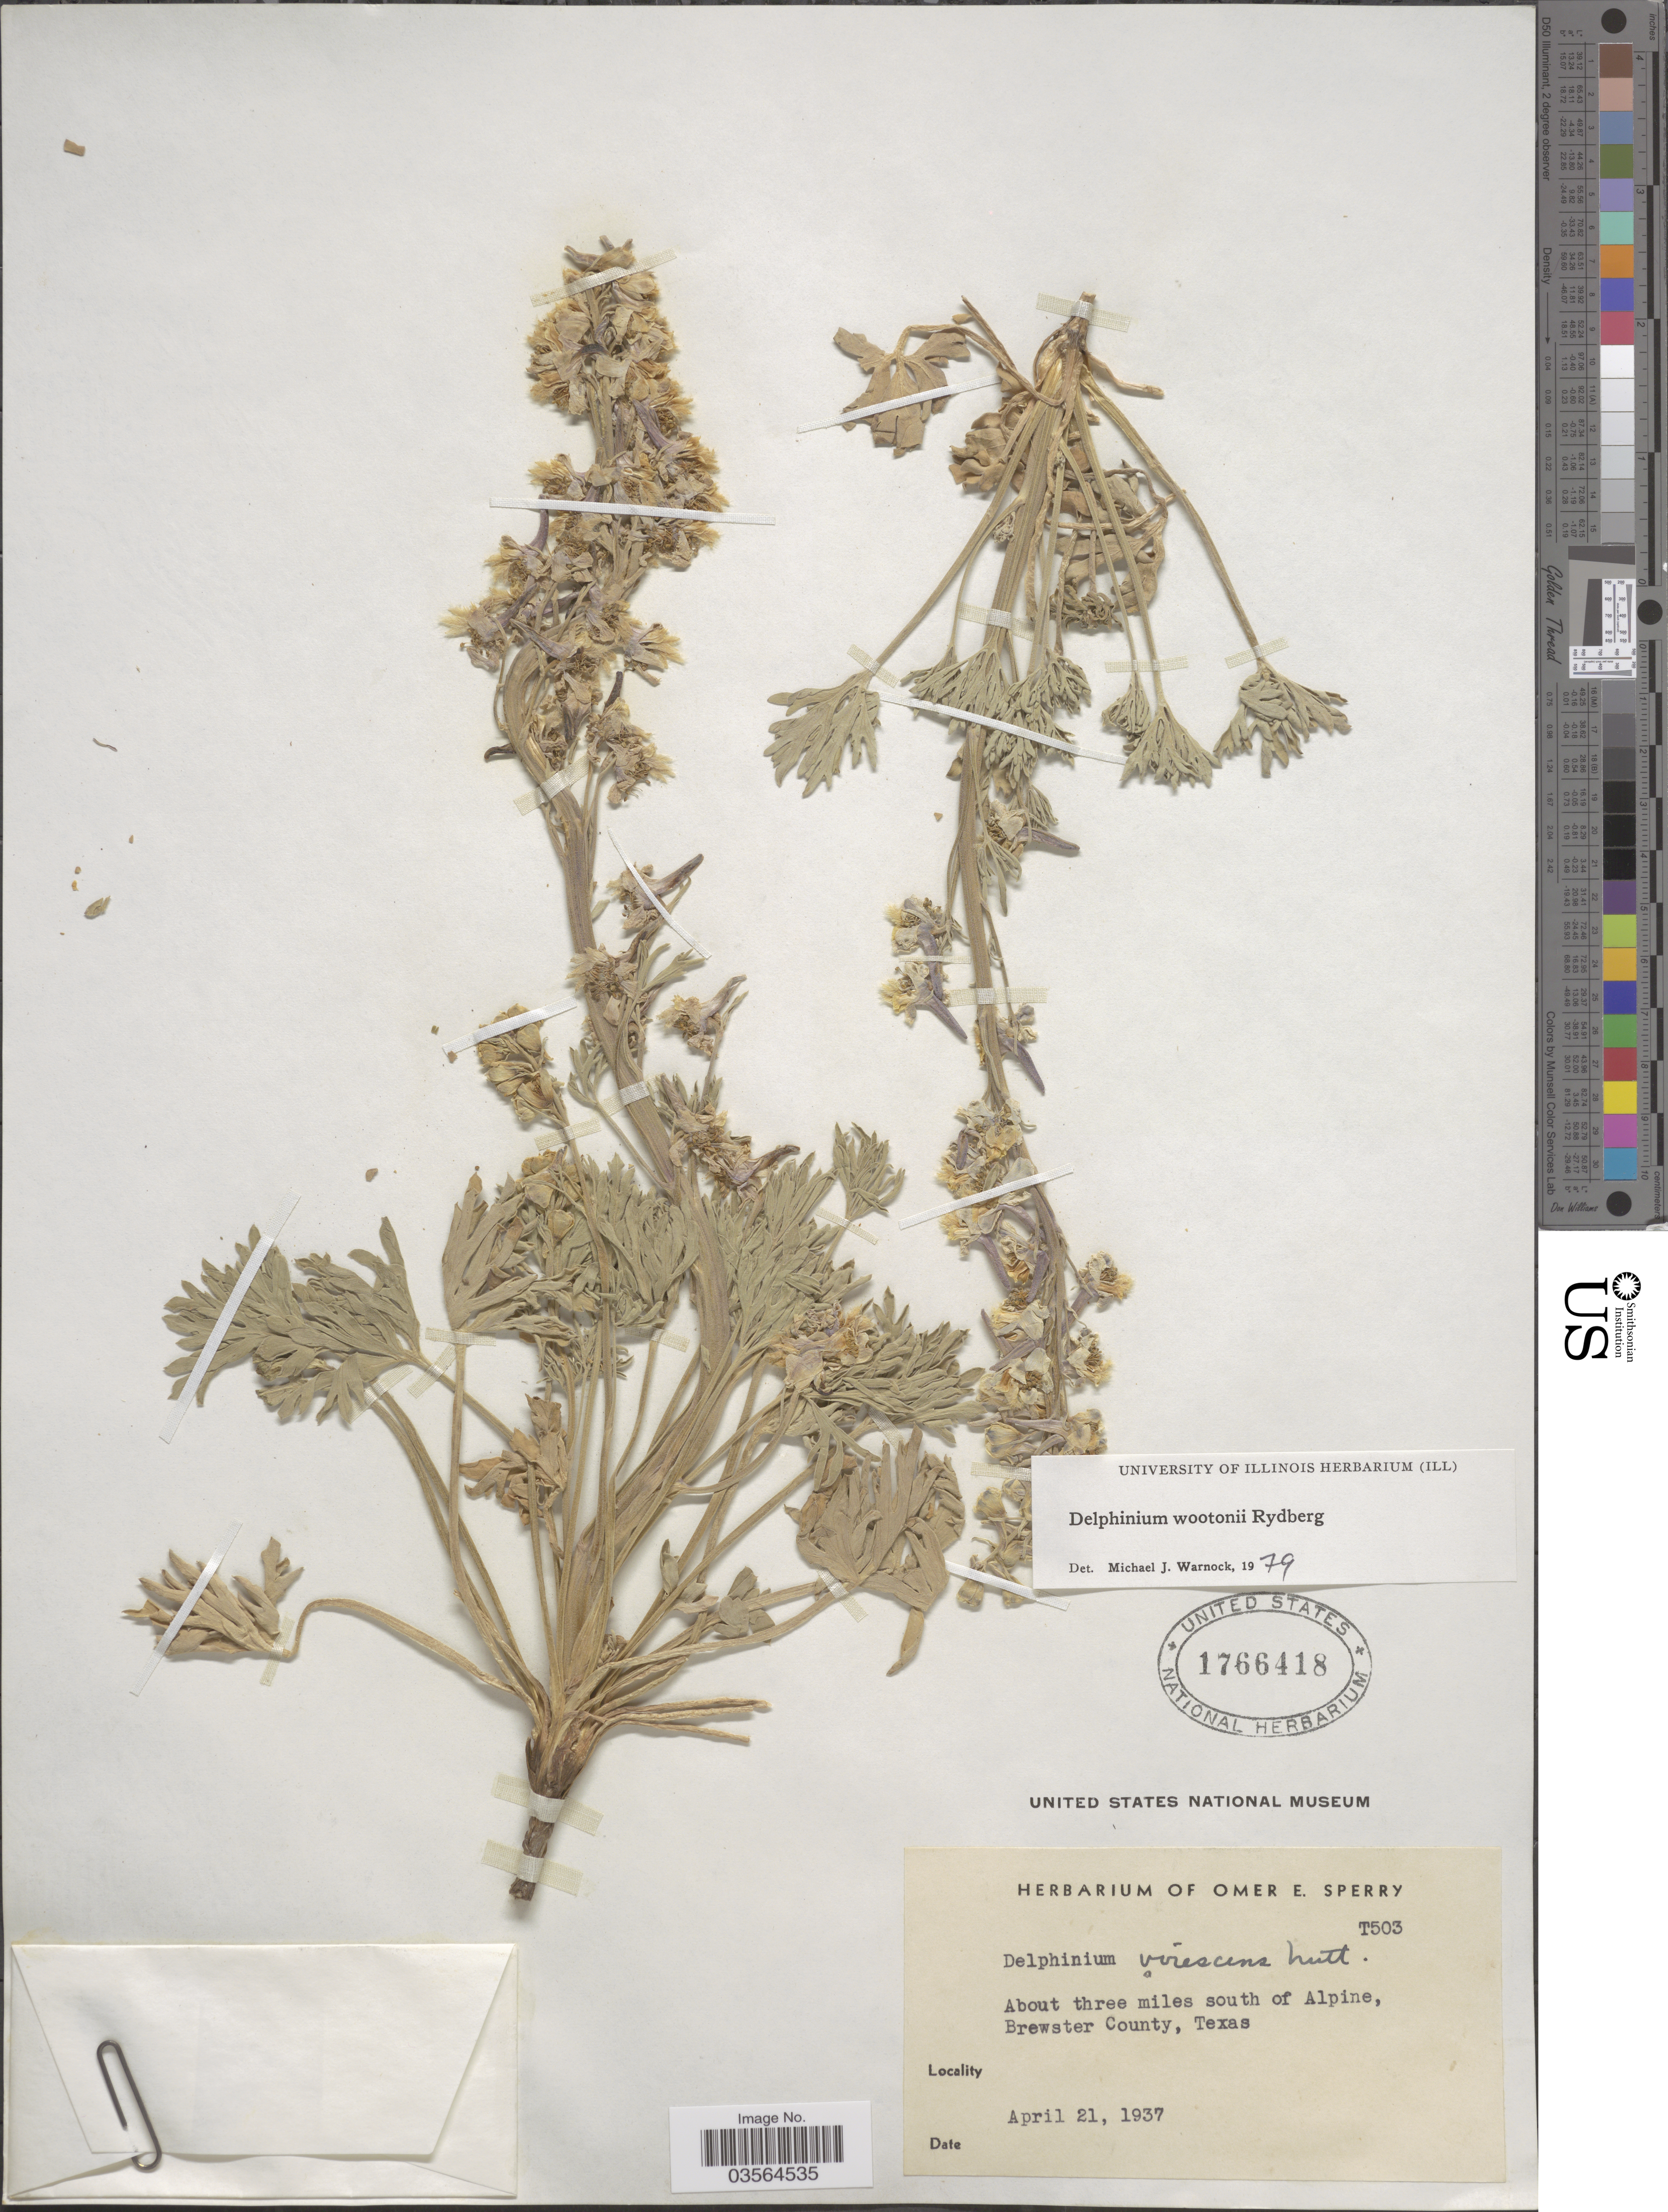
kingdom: Plantae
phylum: Tracheophyta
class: Magnoliopsida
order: Ranunculales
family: Ranunculaceae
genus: Delphinium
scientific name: Delphinium wootonii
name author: Rydb.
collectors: ex. herb. Omer E. Sperry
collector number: T503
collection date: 1937-04-21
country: United States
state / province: Texas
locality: About three miles south of Alpine, Brewster County.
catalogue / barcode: US 1766418